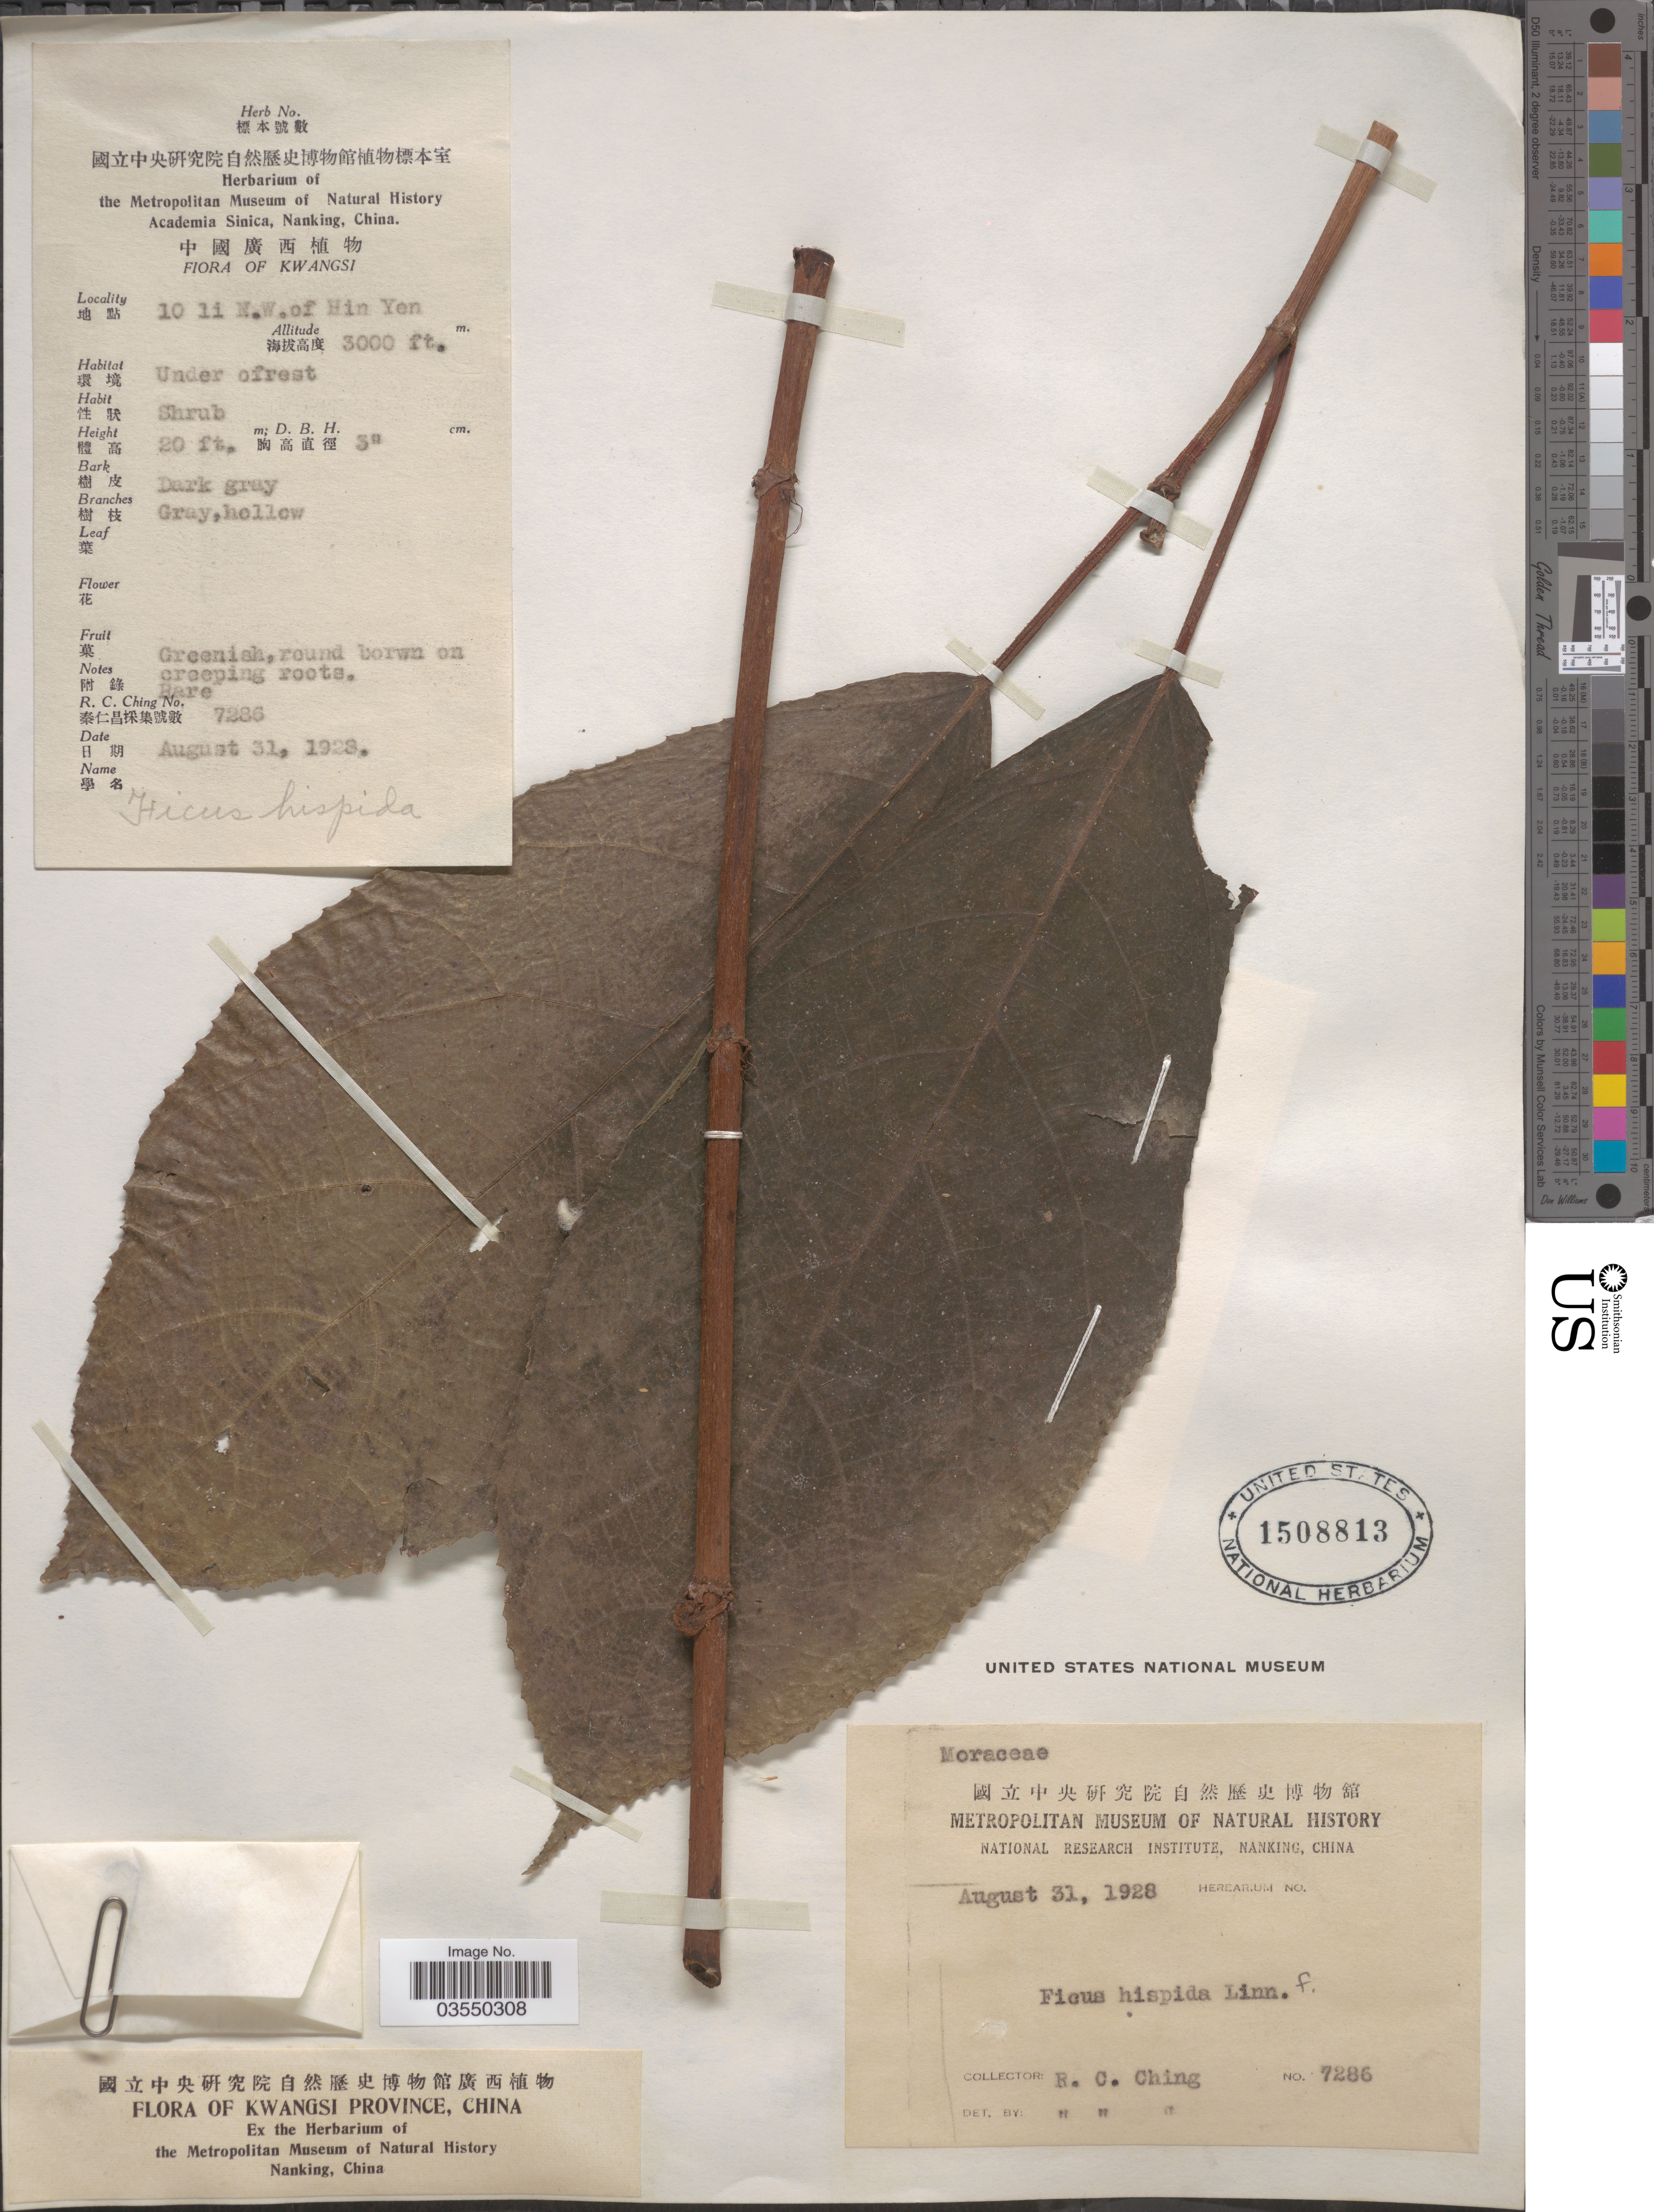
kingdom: Plantae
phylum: Tracheophyta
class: Magnoliopsida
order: Rosales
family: Moraceae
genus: Ficus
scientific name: Ficus hispida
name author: L. f.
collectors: R. C. Ching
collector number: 7286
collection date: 1928-08-31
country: China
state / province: Guangxi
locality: Kwangsi Province. 10 li N. W. of Hin Yen.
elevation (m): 914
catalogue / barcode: US 1508813